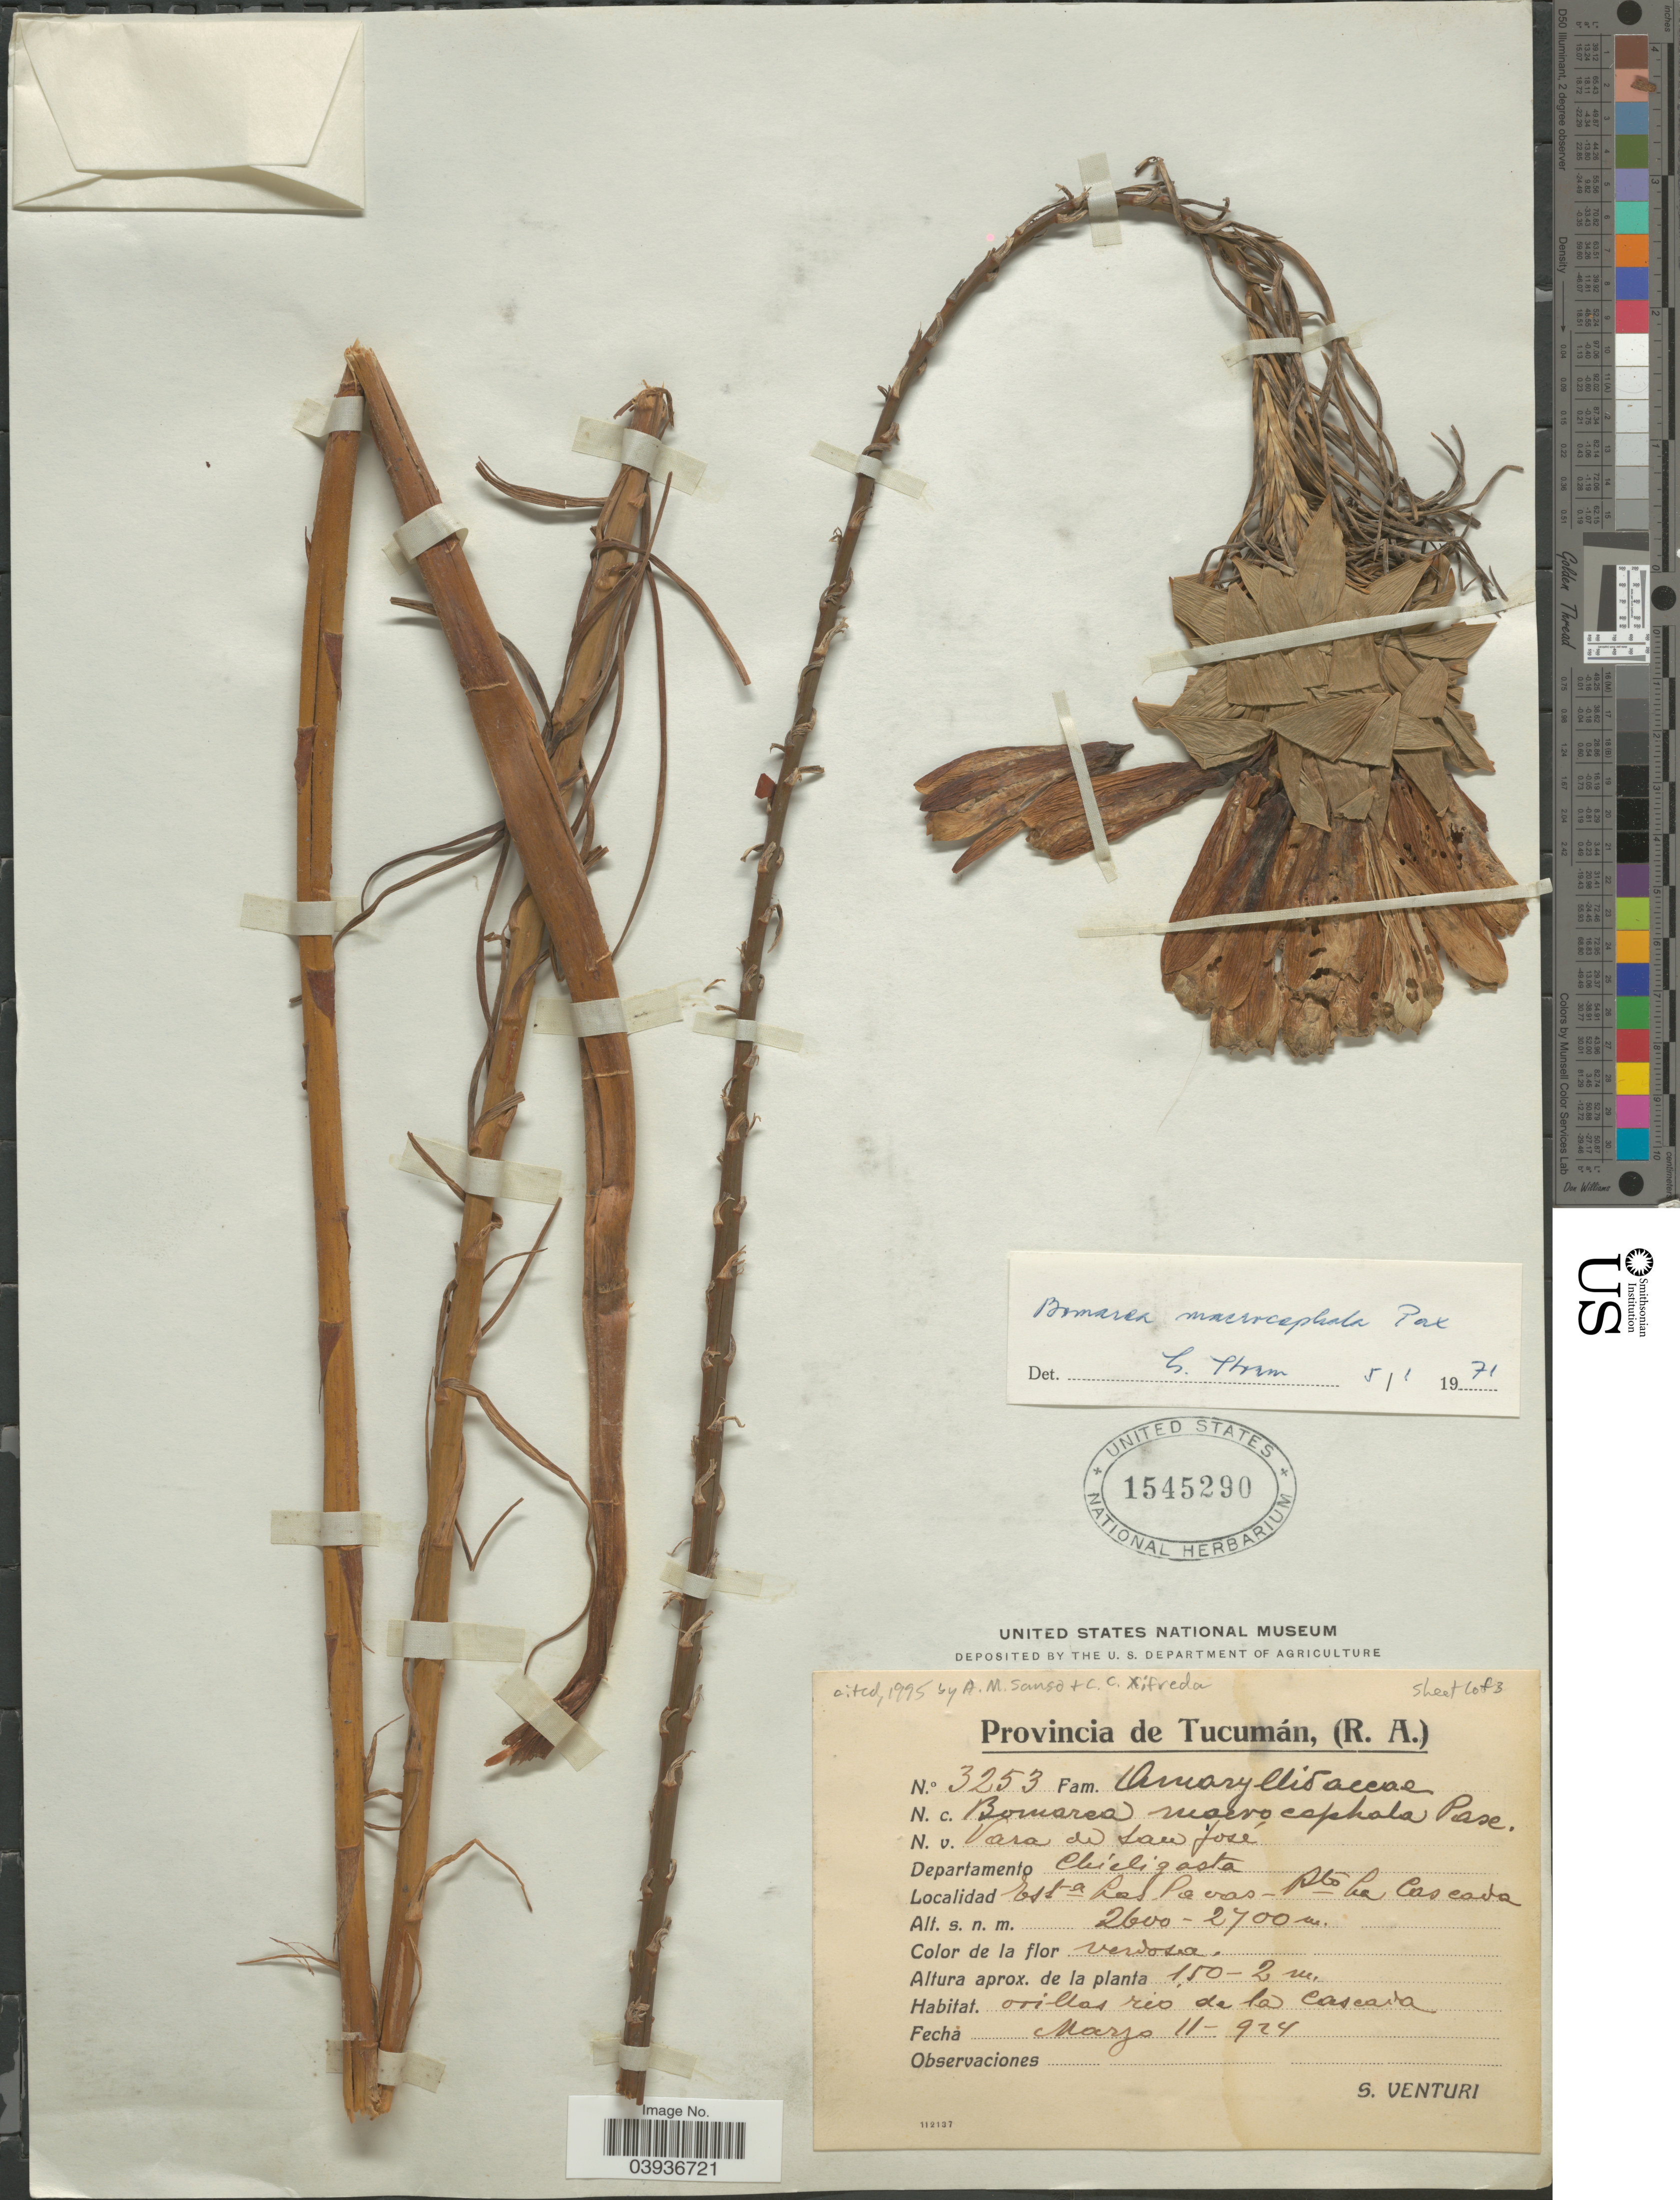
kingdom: Plantae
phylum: Tracheophyta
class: Liliopsida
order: Liliales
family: Alstroemeriaceae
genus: Bomarea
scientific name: Bomarea macrocephala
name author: Pax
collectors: S. Venturi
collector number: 3253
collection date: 1924-03-11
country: Argentina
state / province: Tucuman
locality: Departamento Chicligasta. Esta Las Pavas- Pto La Cascada.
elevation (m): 2600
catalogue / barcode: US 1545290